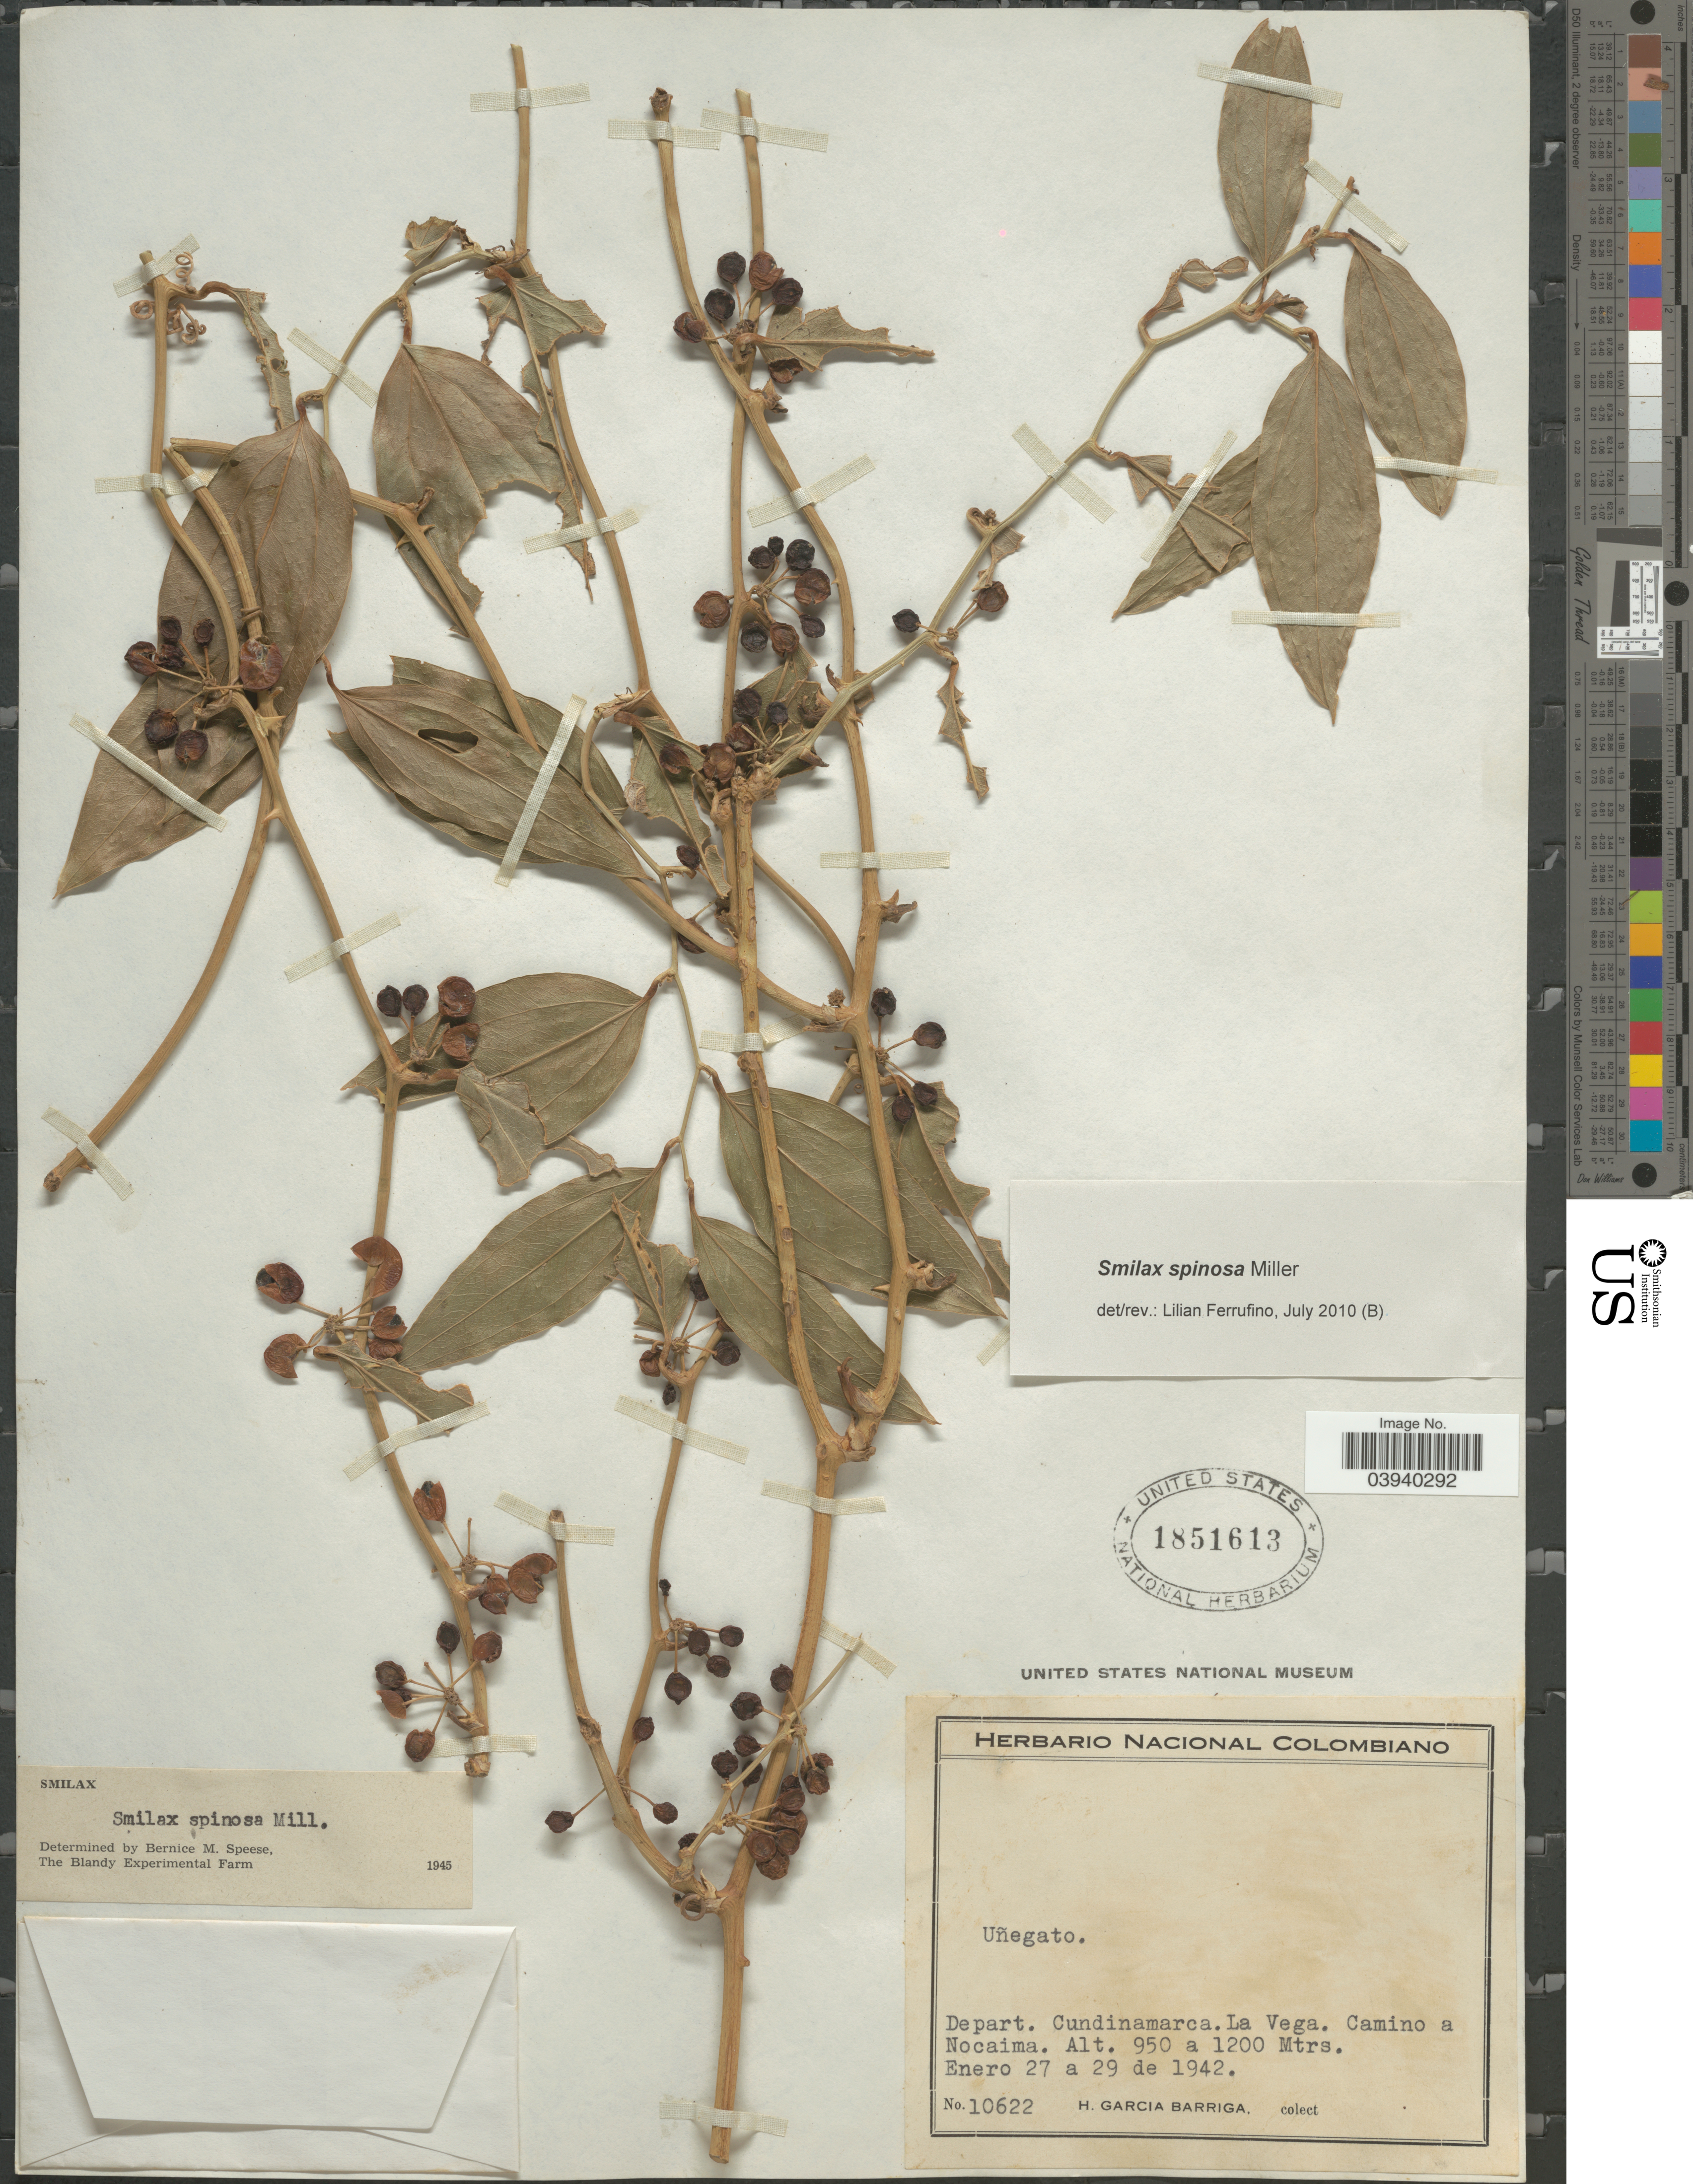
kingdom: Plantae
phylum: Tracheophyta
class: Liliopsida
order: Liliales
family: Smilacaceae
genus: Smilax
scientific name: Smilax spinosa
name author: Mill.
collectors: H. García Barriga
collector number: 10622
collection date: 1942-01-27/1942-01-29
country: Colombia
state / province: Cundinamarca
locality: Depart. Cundinamarca. La Vega. Camino a Nocaima.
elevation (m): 950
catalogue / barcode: US 1851613